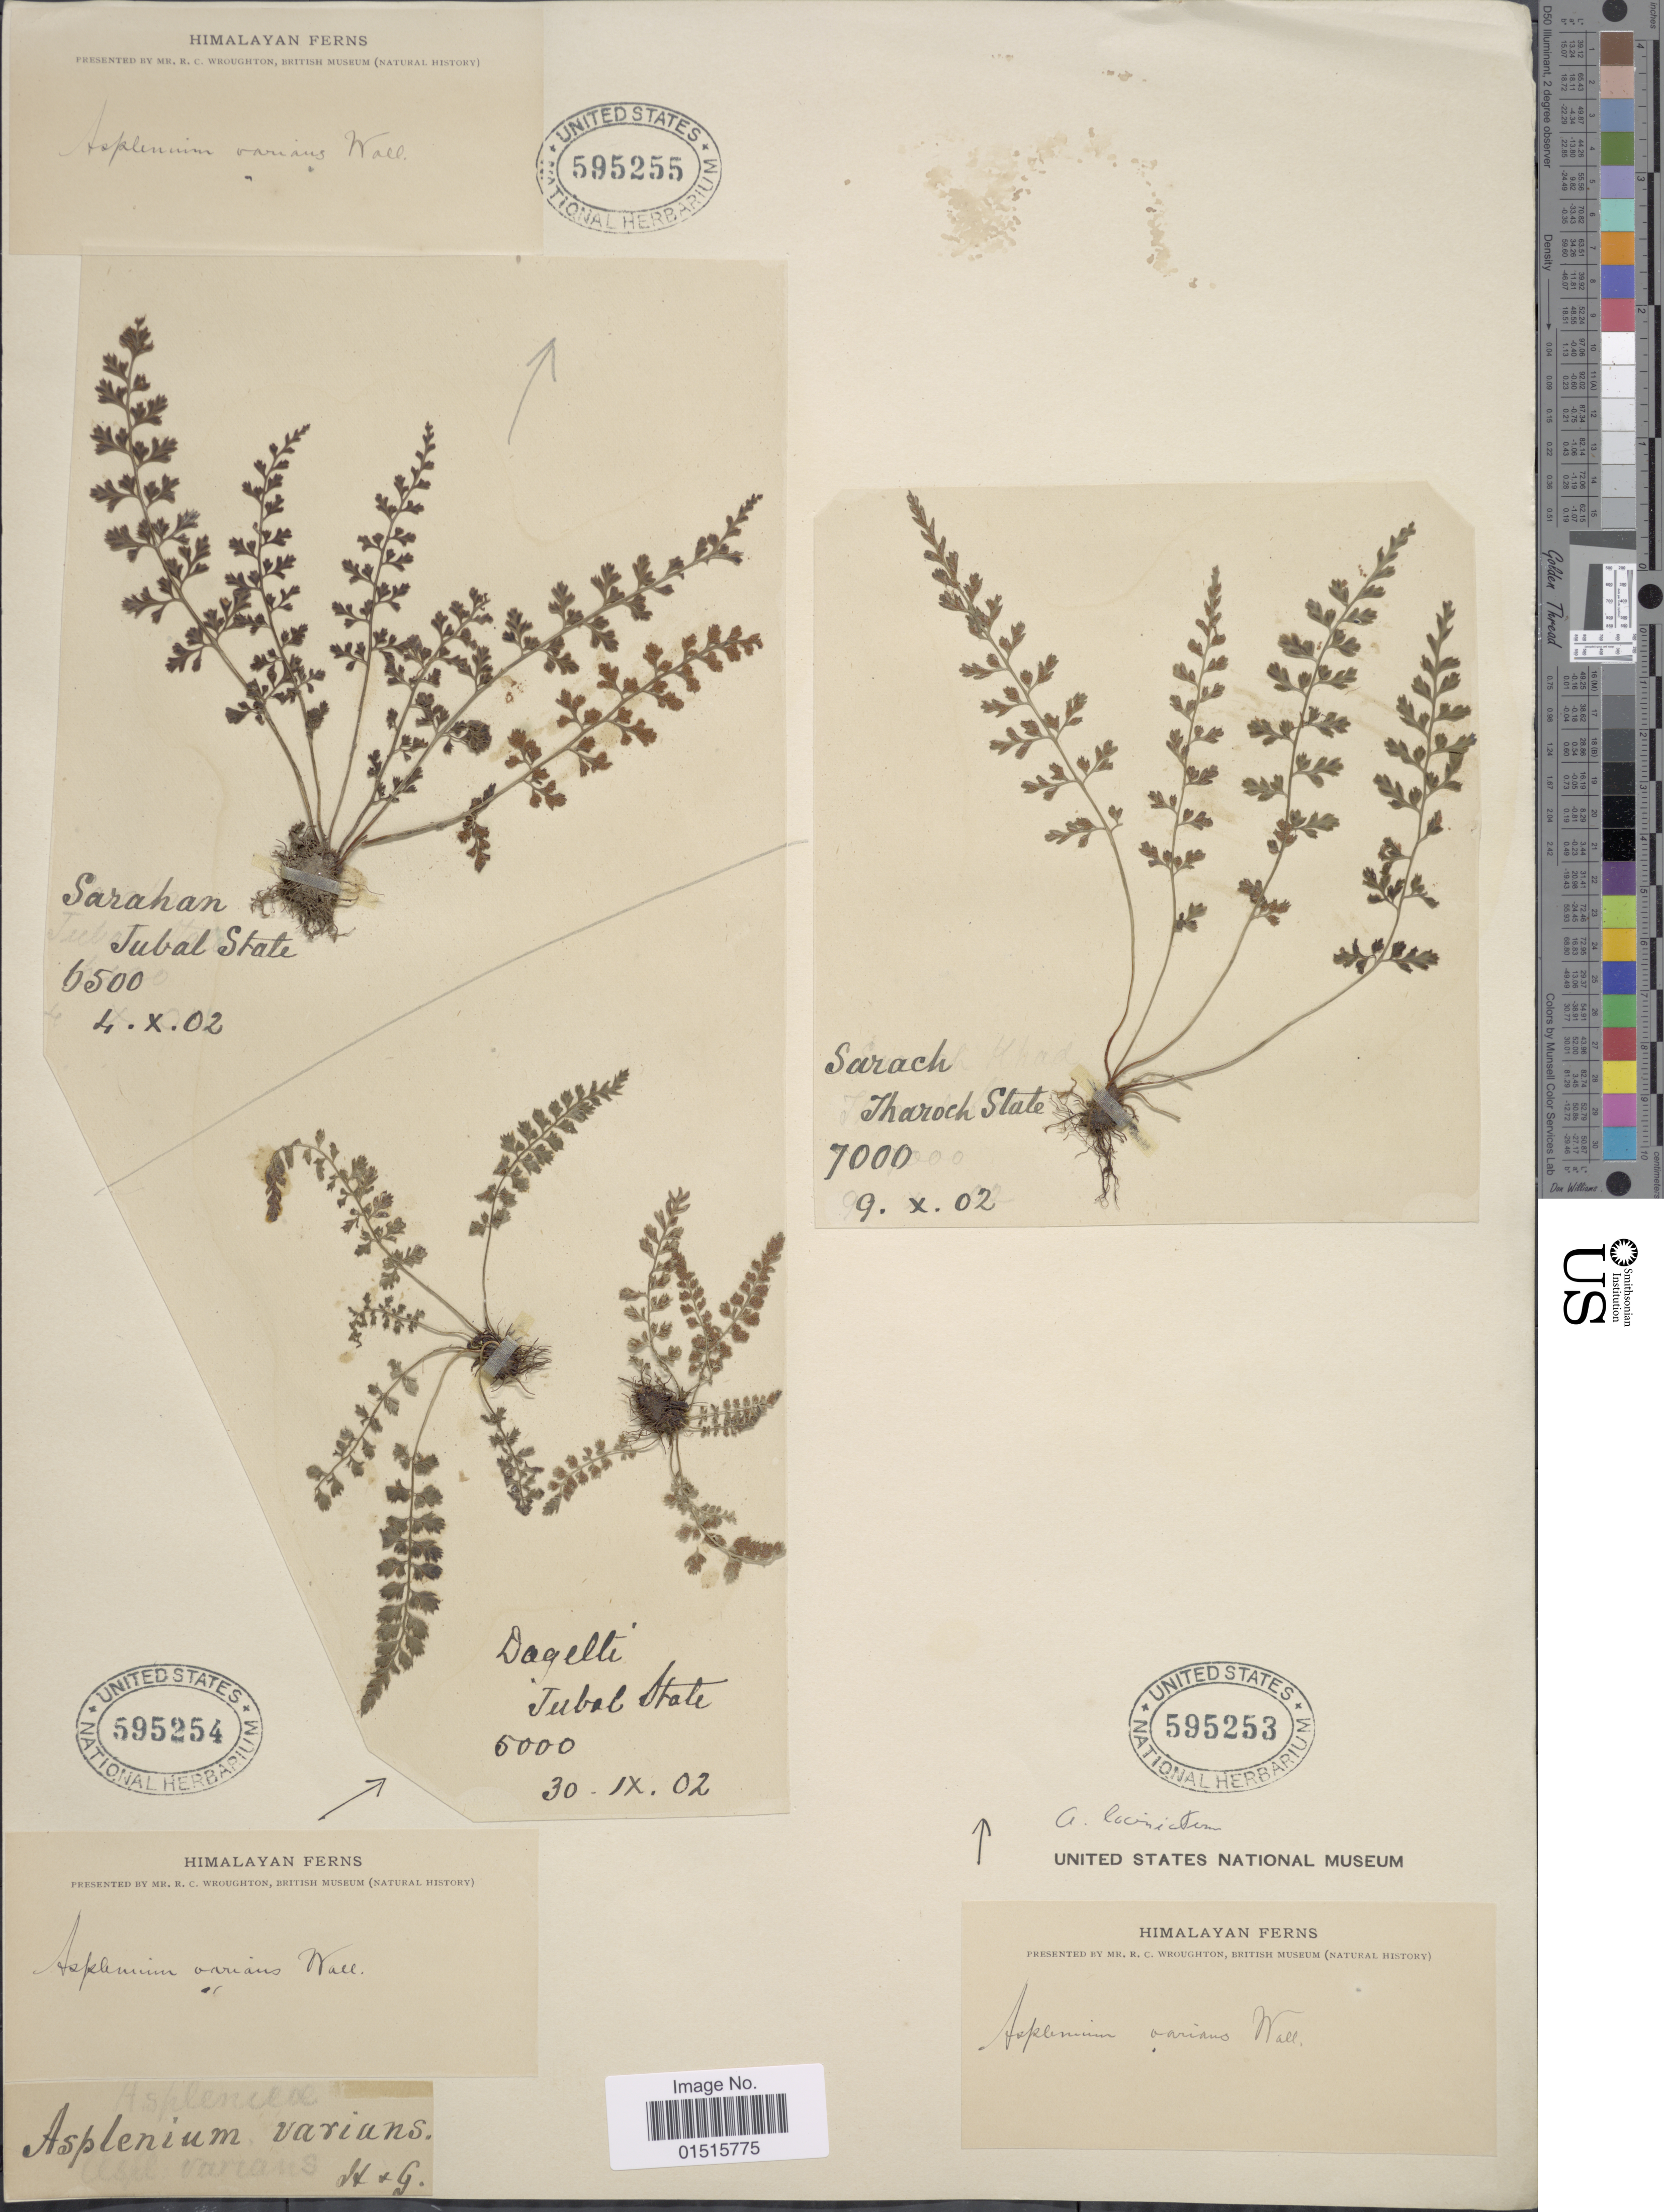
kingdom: Plantae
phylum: Tracheophyta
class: Polypodiopsida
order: Polypodiales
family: Aspleniaceae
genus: Asplenium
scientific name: Asplenium varians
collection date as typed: Transcribed d/m/y: 4/10/2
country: India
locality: Himalayan Ferns, Sarahan, Tubal State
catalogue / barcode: US 595255-3